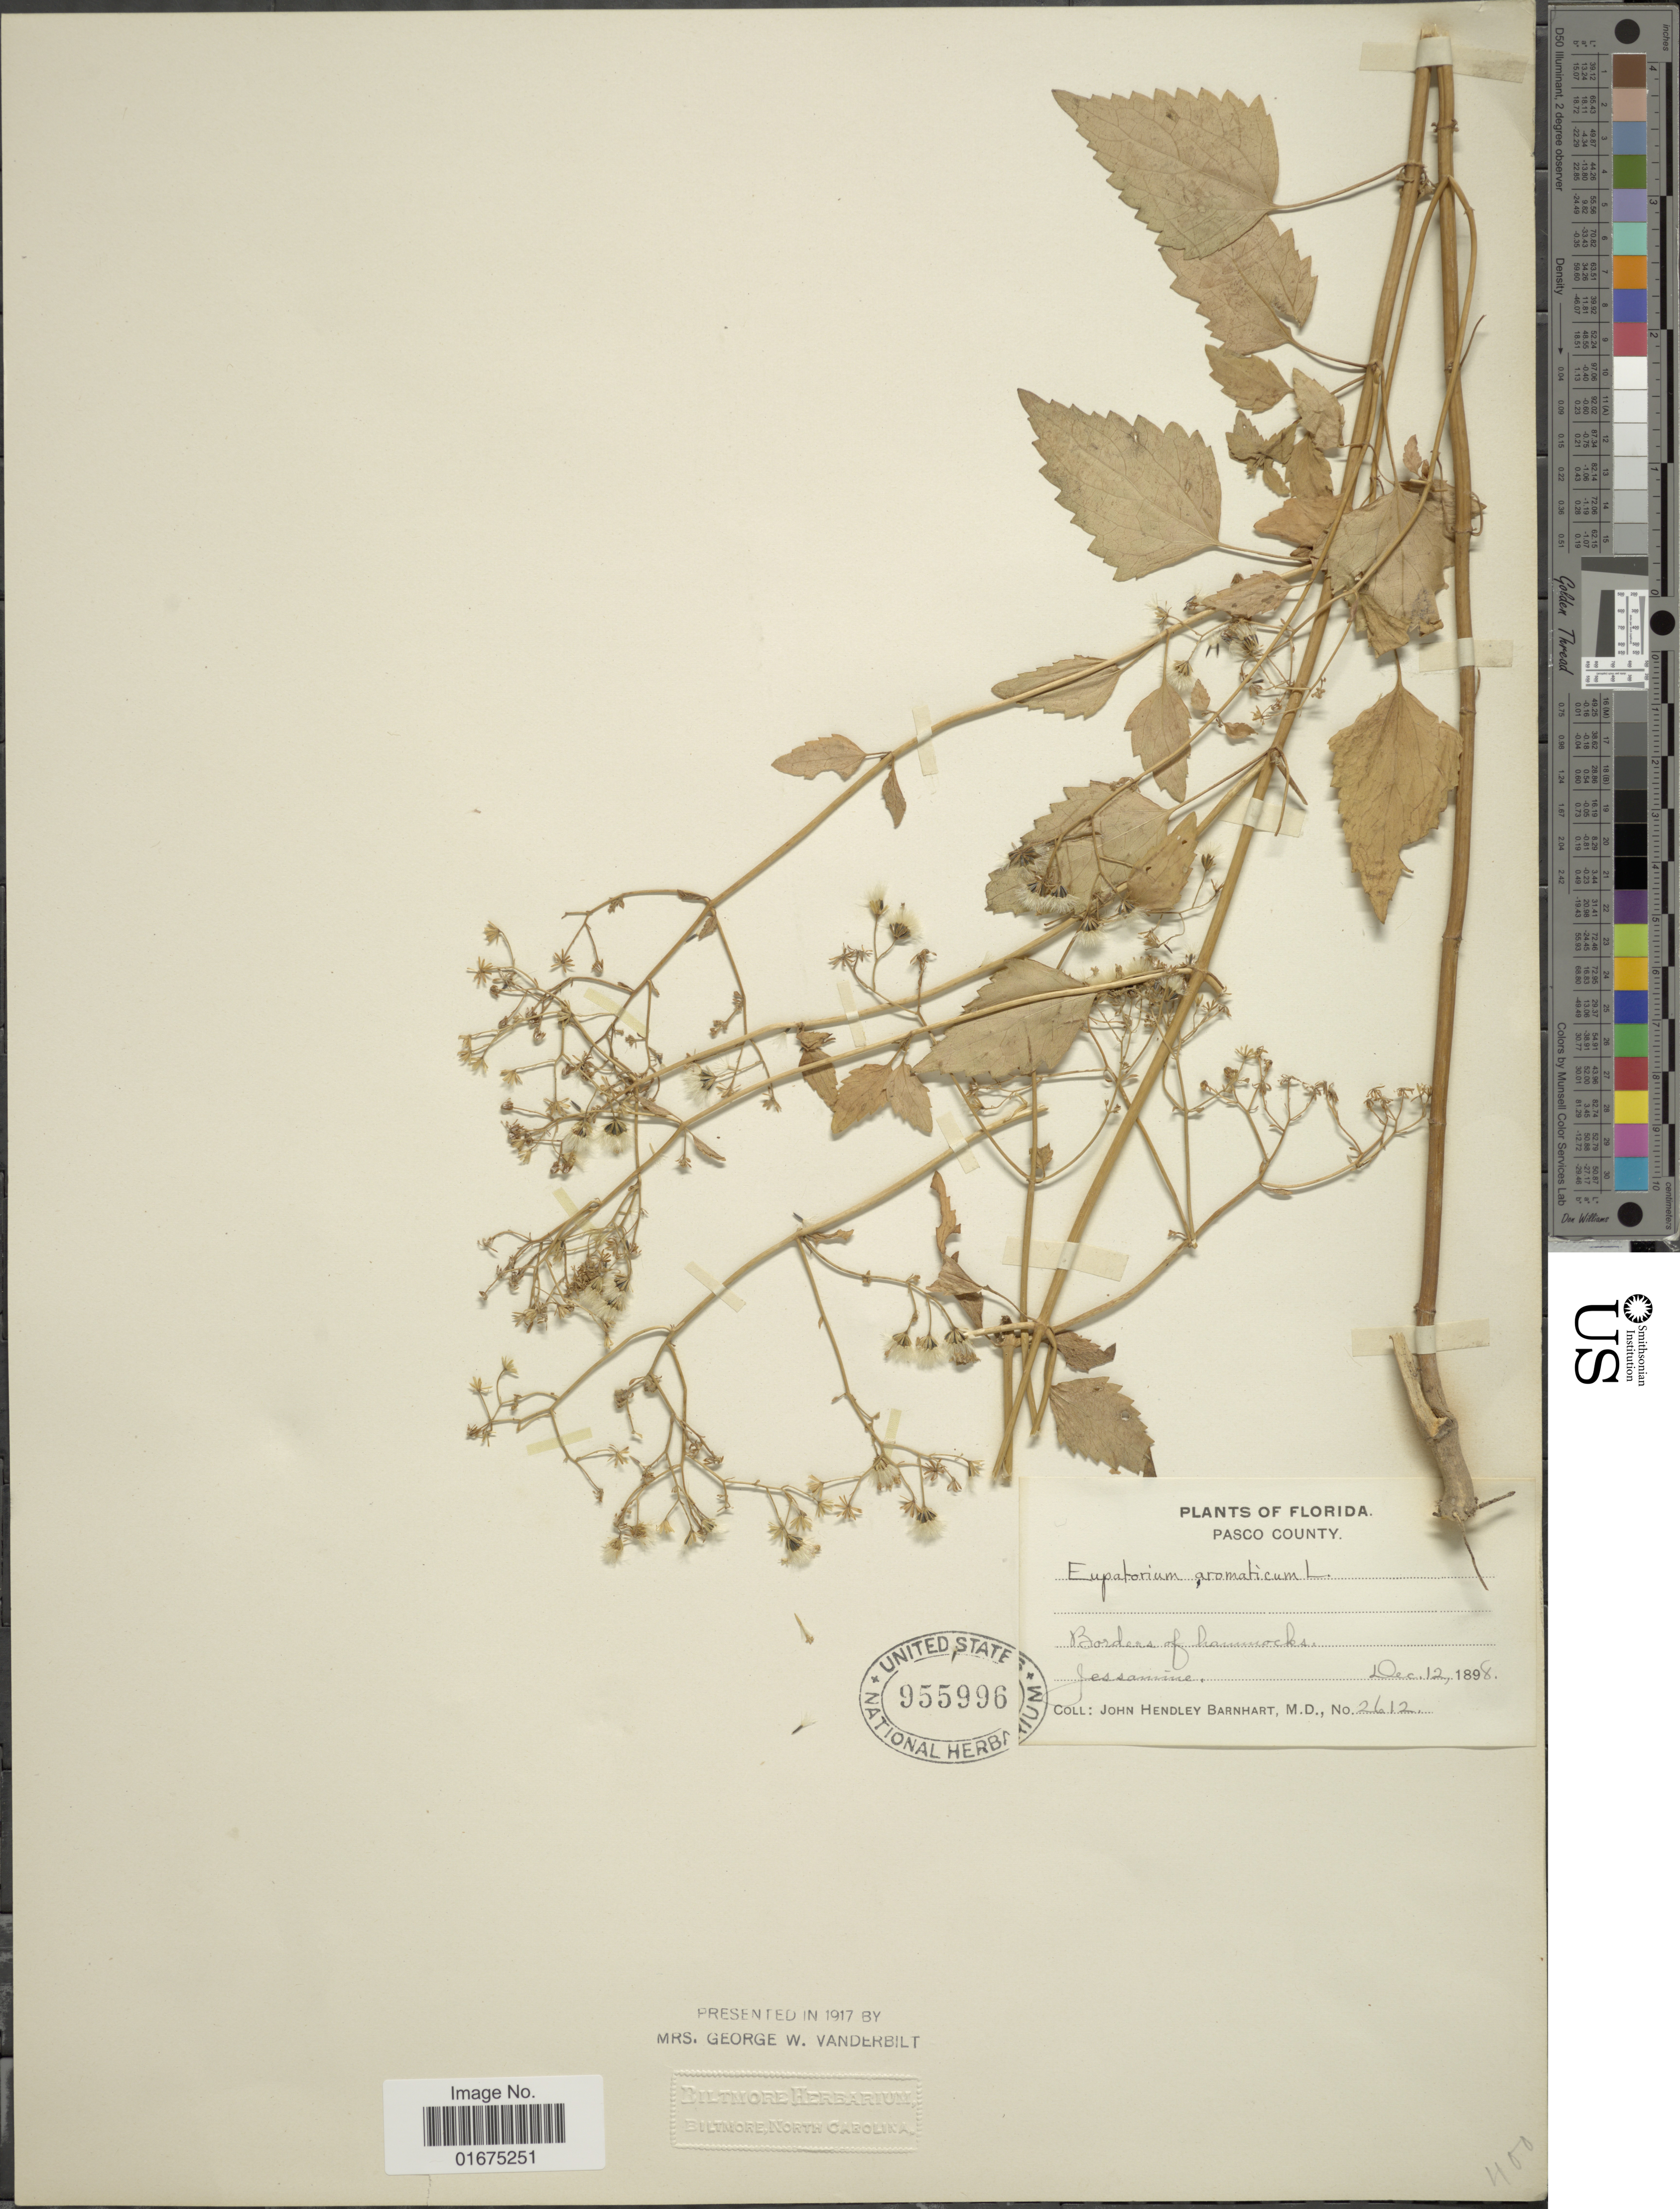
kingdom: Plantae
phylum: Tracheophyta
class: Magnoliopsida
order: Asterales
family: Asteraceae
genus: Ageratina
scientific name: Ageratina aromatica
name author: (L.) Spach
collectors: J. H. Barnhart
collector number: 2612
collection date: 1898-12-12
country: United States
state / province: Florida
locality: Pasco County, Borders of hammocks, Jessamine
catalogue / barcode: US 955996